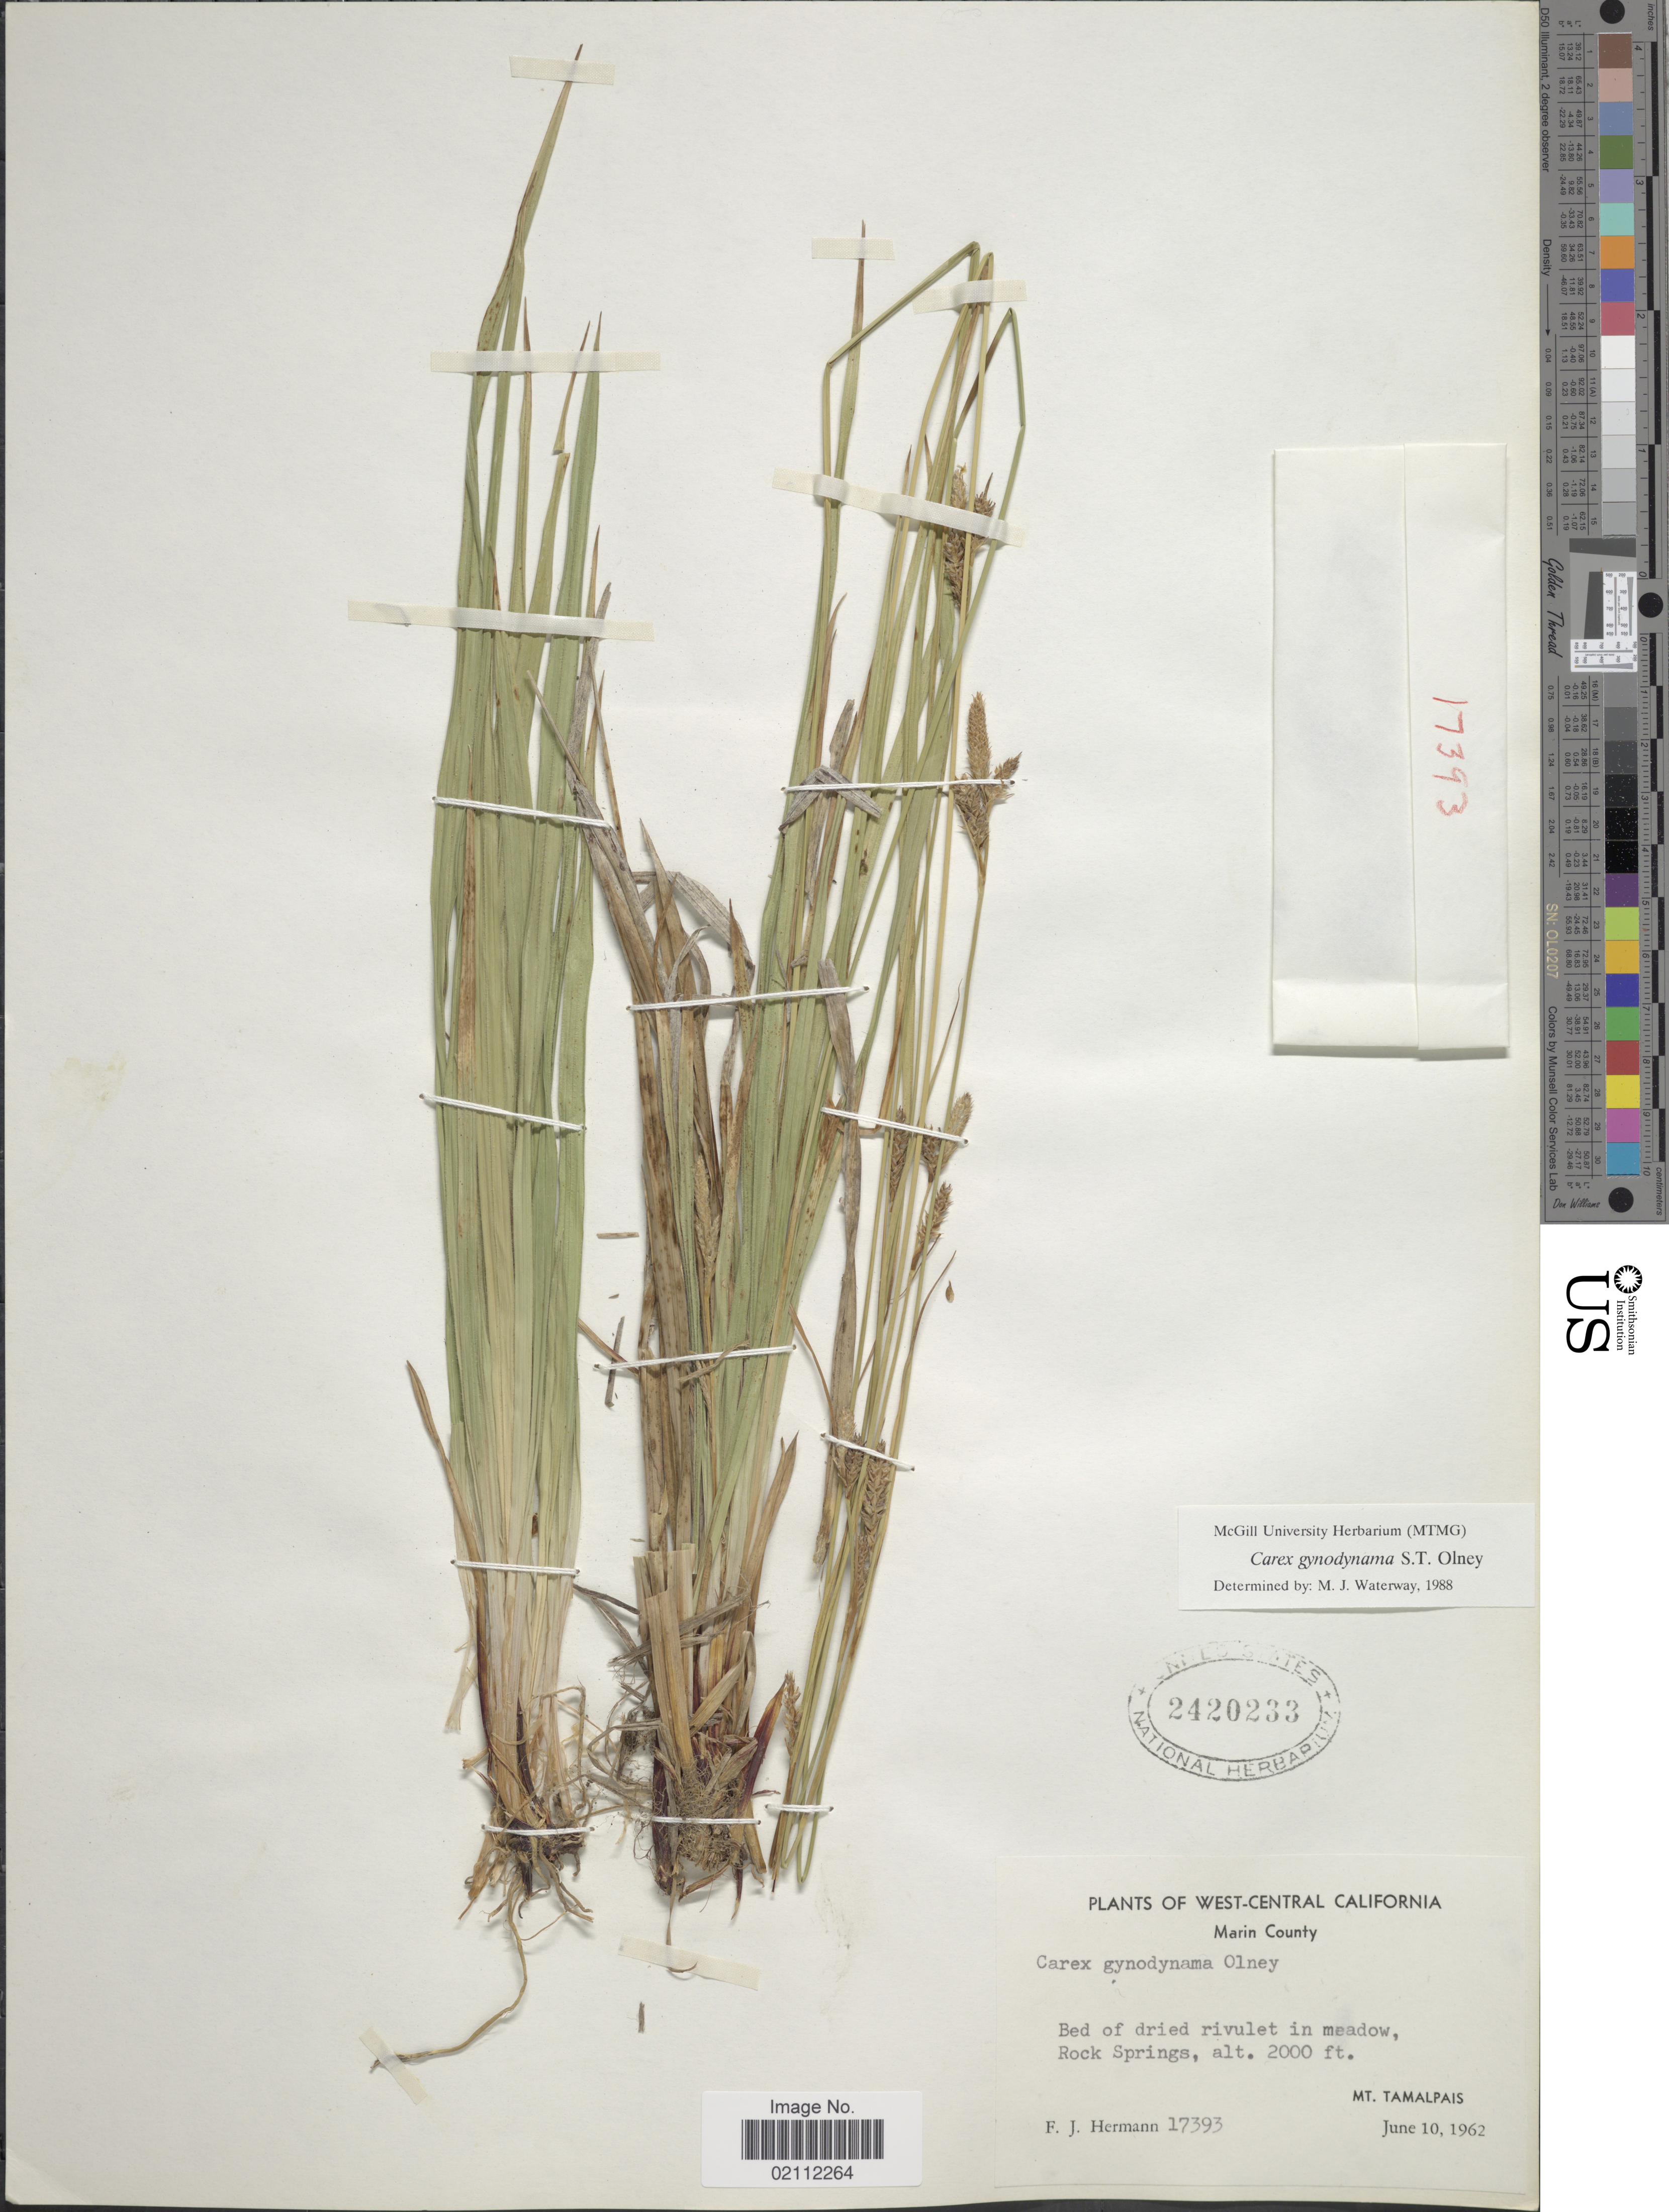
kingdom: Plantae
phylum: Tracheophyta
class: Liliopsida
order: Poales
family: Cyperaceae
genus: Carex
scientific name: Carex gynodynama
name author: Olney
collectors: F. J. Hermann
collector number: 17393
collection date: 1962-06-10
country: United States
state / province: California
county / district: Marin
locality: West-central California. Marin County. Rock Springs. Mt. Tamalpais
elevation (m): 610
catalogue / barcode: US 2420233